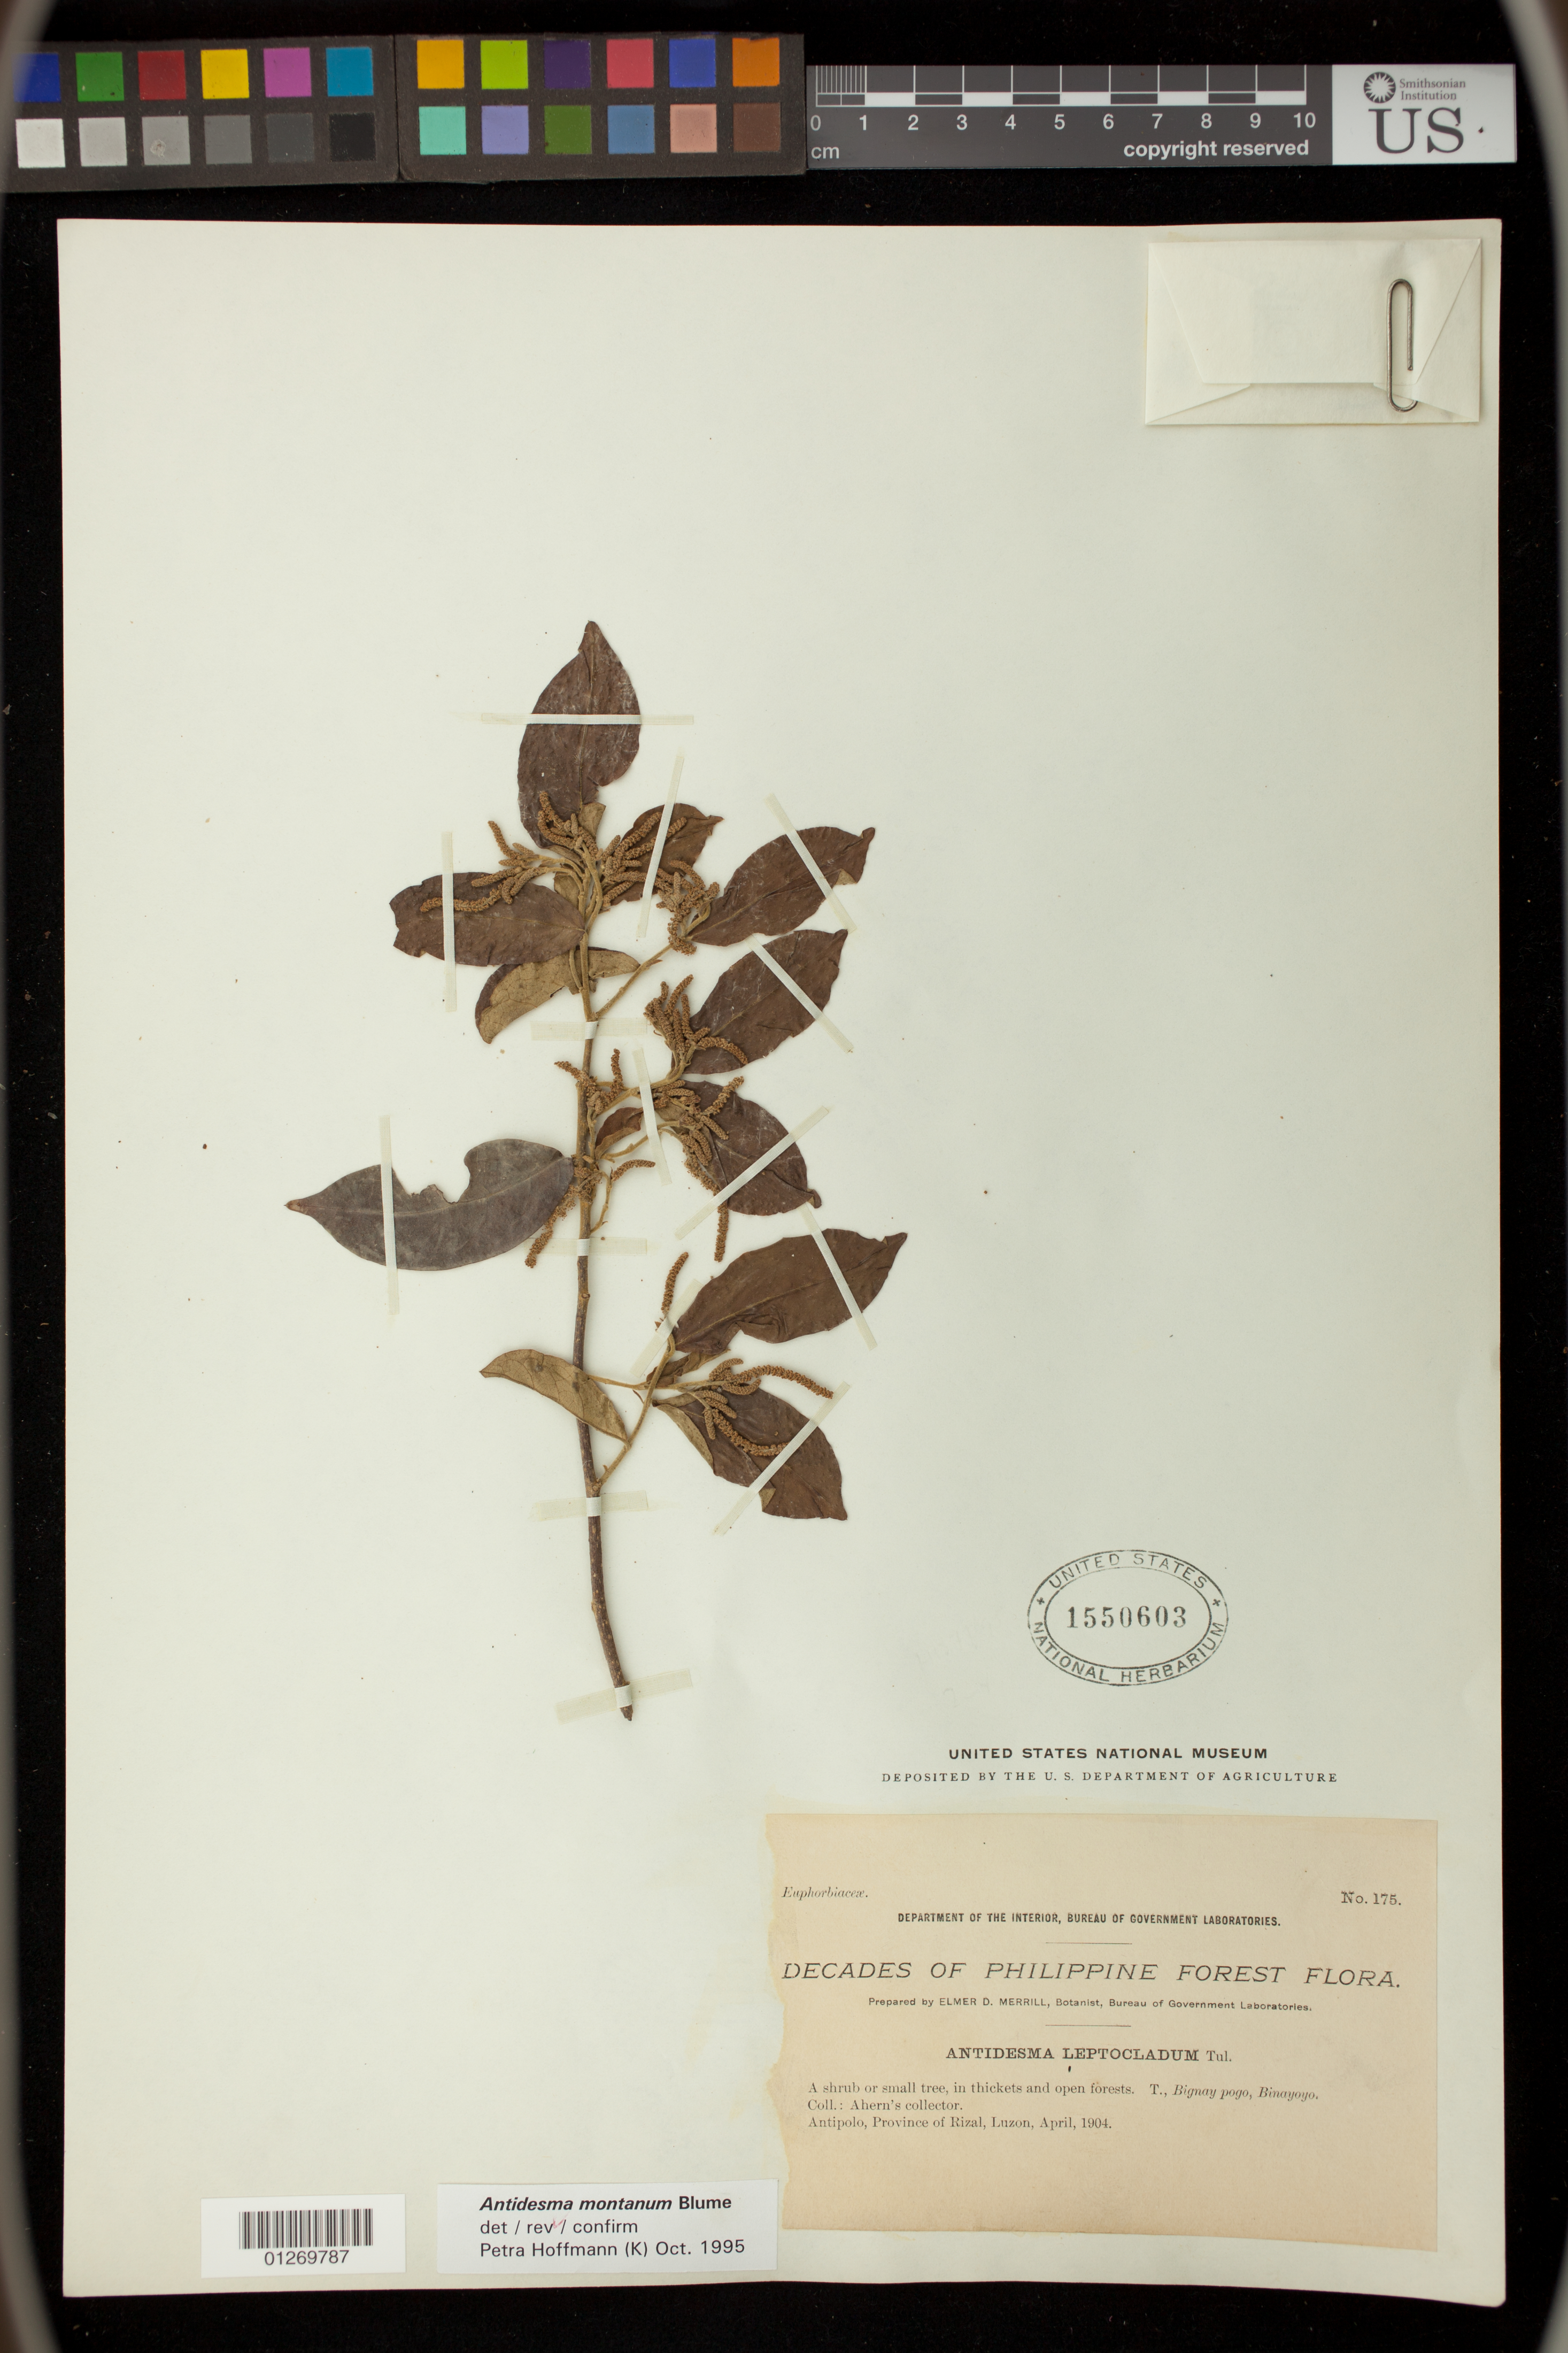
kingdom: Plantae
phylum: Tracheophyta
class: Magnoliopsida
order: Malpighiales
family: Phyllanthaceae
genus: Antidesma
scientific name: Antidesma montanum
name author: Blume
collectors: Ahern's collector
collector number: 175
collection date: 1904-04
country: Philippines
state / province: Calabarzon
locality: Antipolo, Province of Rizal, Luzon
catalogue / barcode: US 1550603